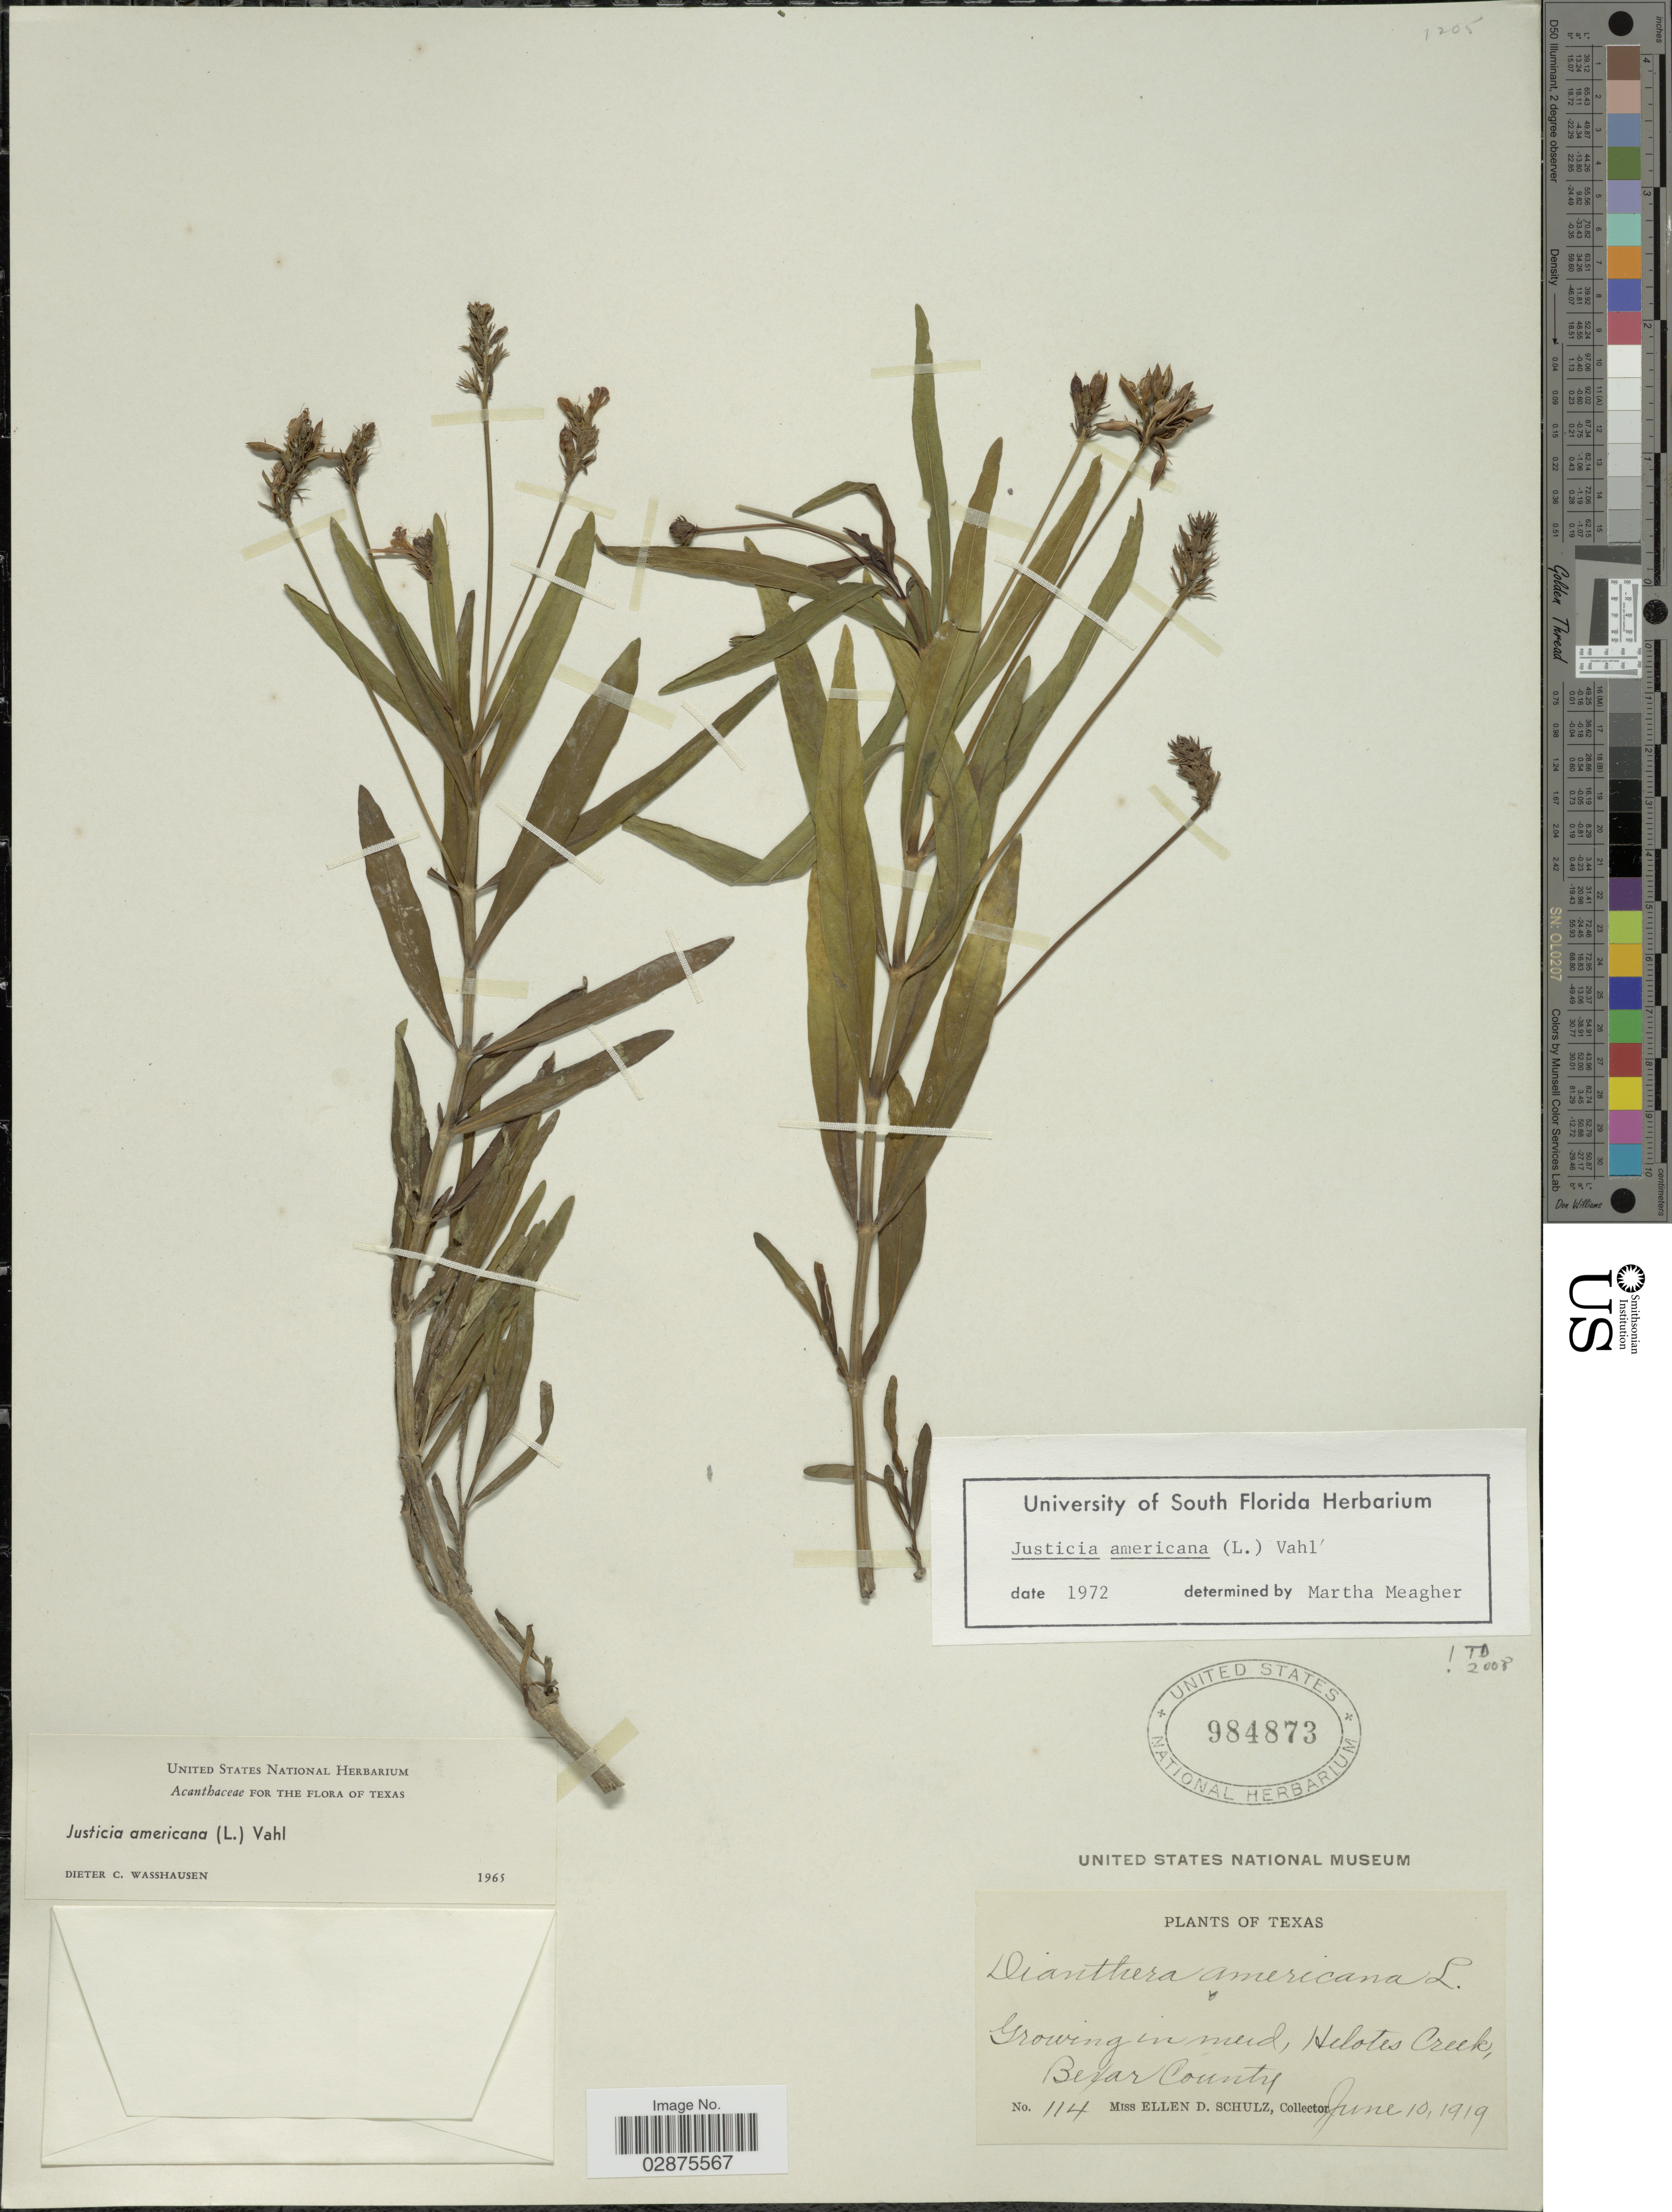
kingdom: Plantae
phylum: Tracheophyta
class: Magnoliopsida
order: Lamiales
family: Acanthaceae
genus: Justicia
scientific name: Justicia americana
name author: (L.) Vahl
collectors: E. D. Schulz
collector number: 114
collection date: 1919-06-10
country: United States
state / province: Texas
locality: Growing in mud, Helotes Creek, Bexar County.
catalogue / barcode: US 984873